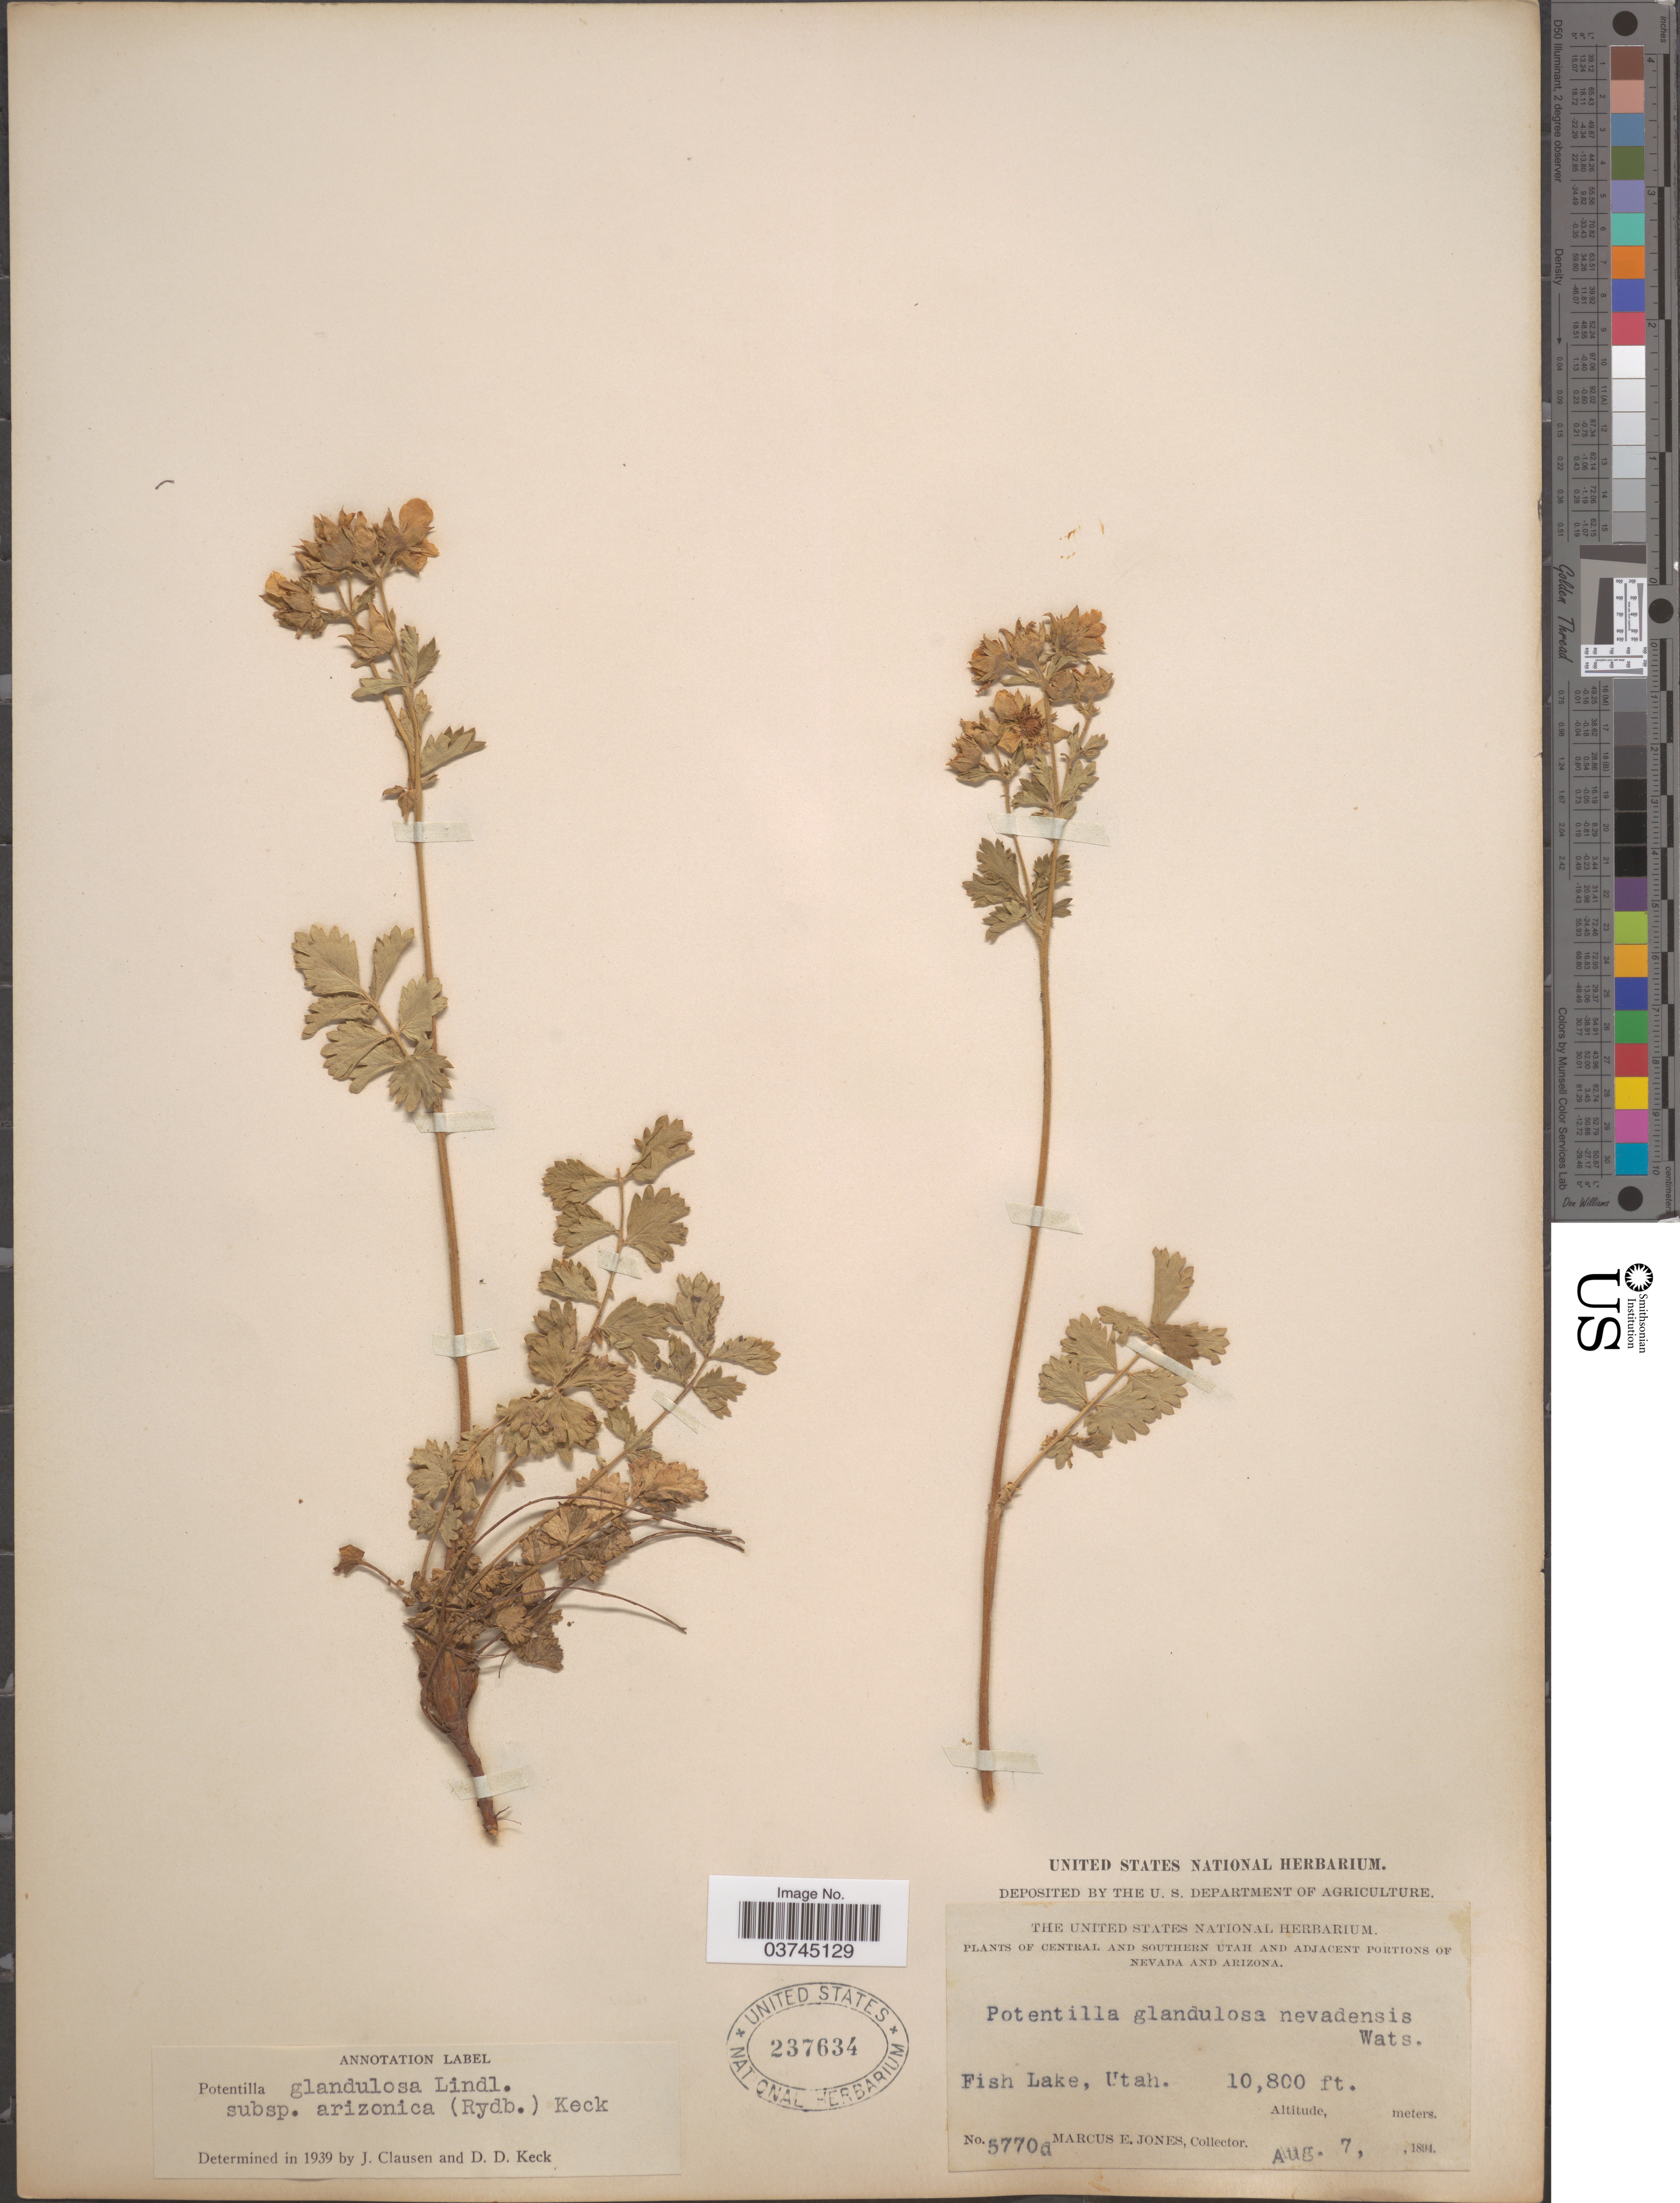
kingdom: Plantae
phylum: Tracheophyta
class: Magnoliopsida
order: Rosales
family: Rosaceae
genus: Drymocallis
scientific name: Drymocallis arizonica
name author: Rydb.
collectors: M. E. Jones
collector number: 5770a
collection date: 1894-08-07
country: United States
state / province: Utah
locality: Central and Southern Utah. Fish Lake.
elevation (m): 3292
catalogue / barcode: US 237634